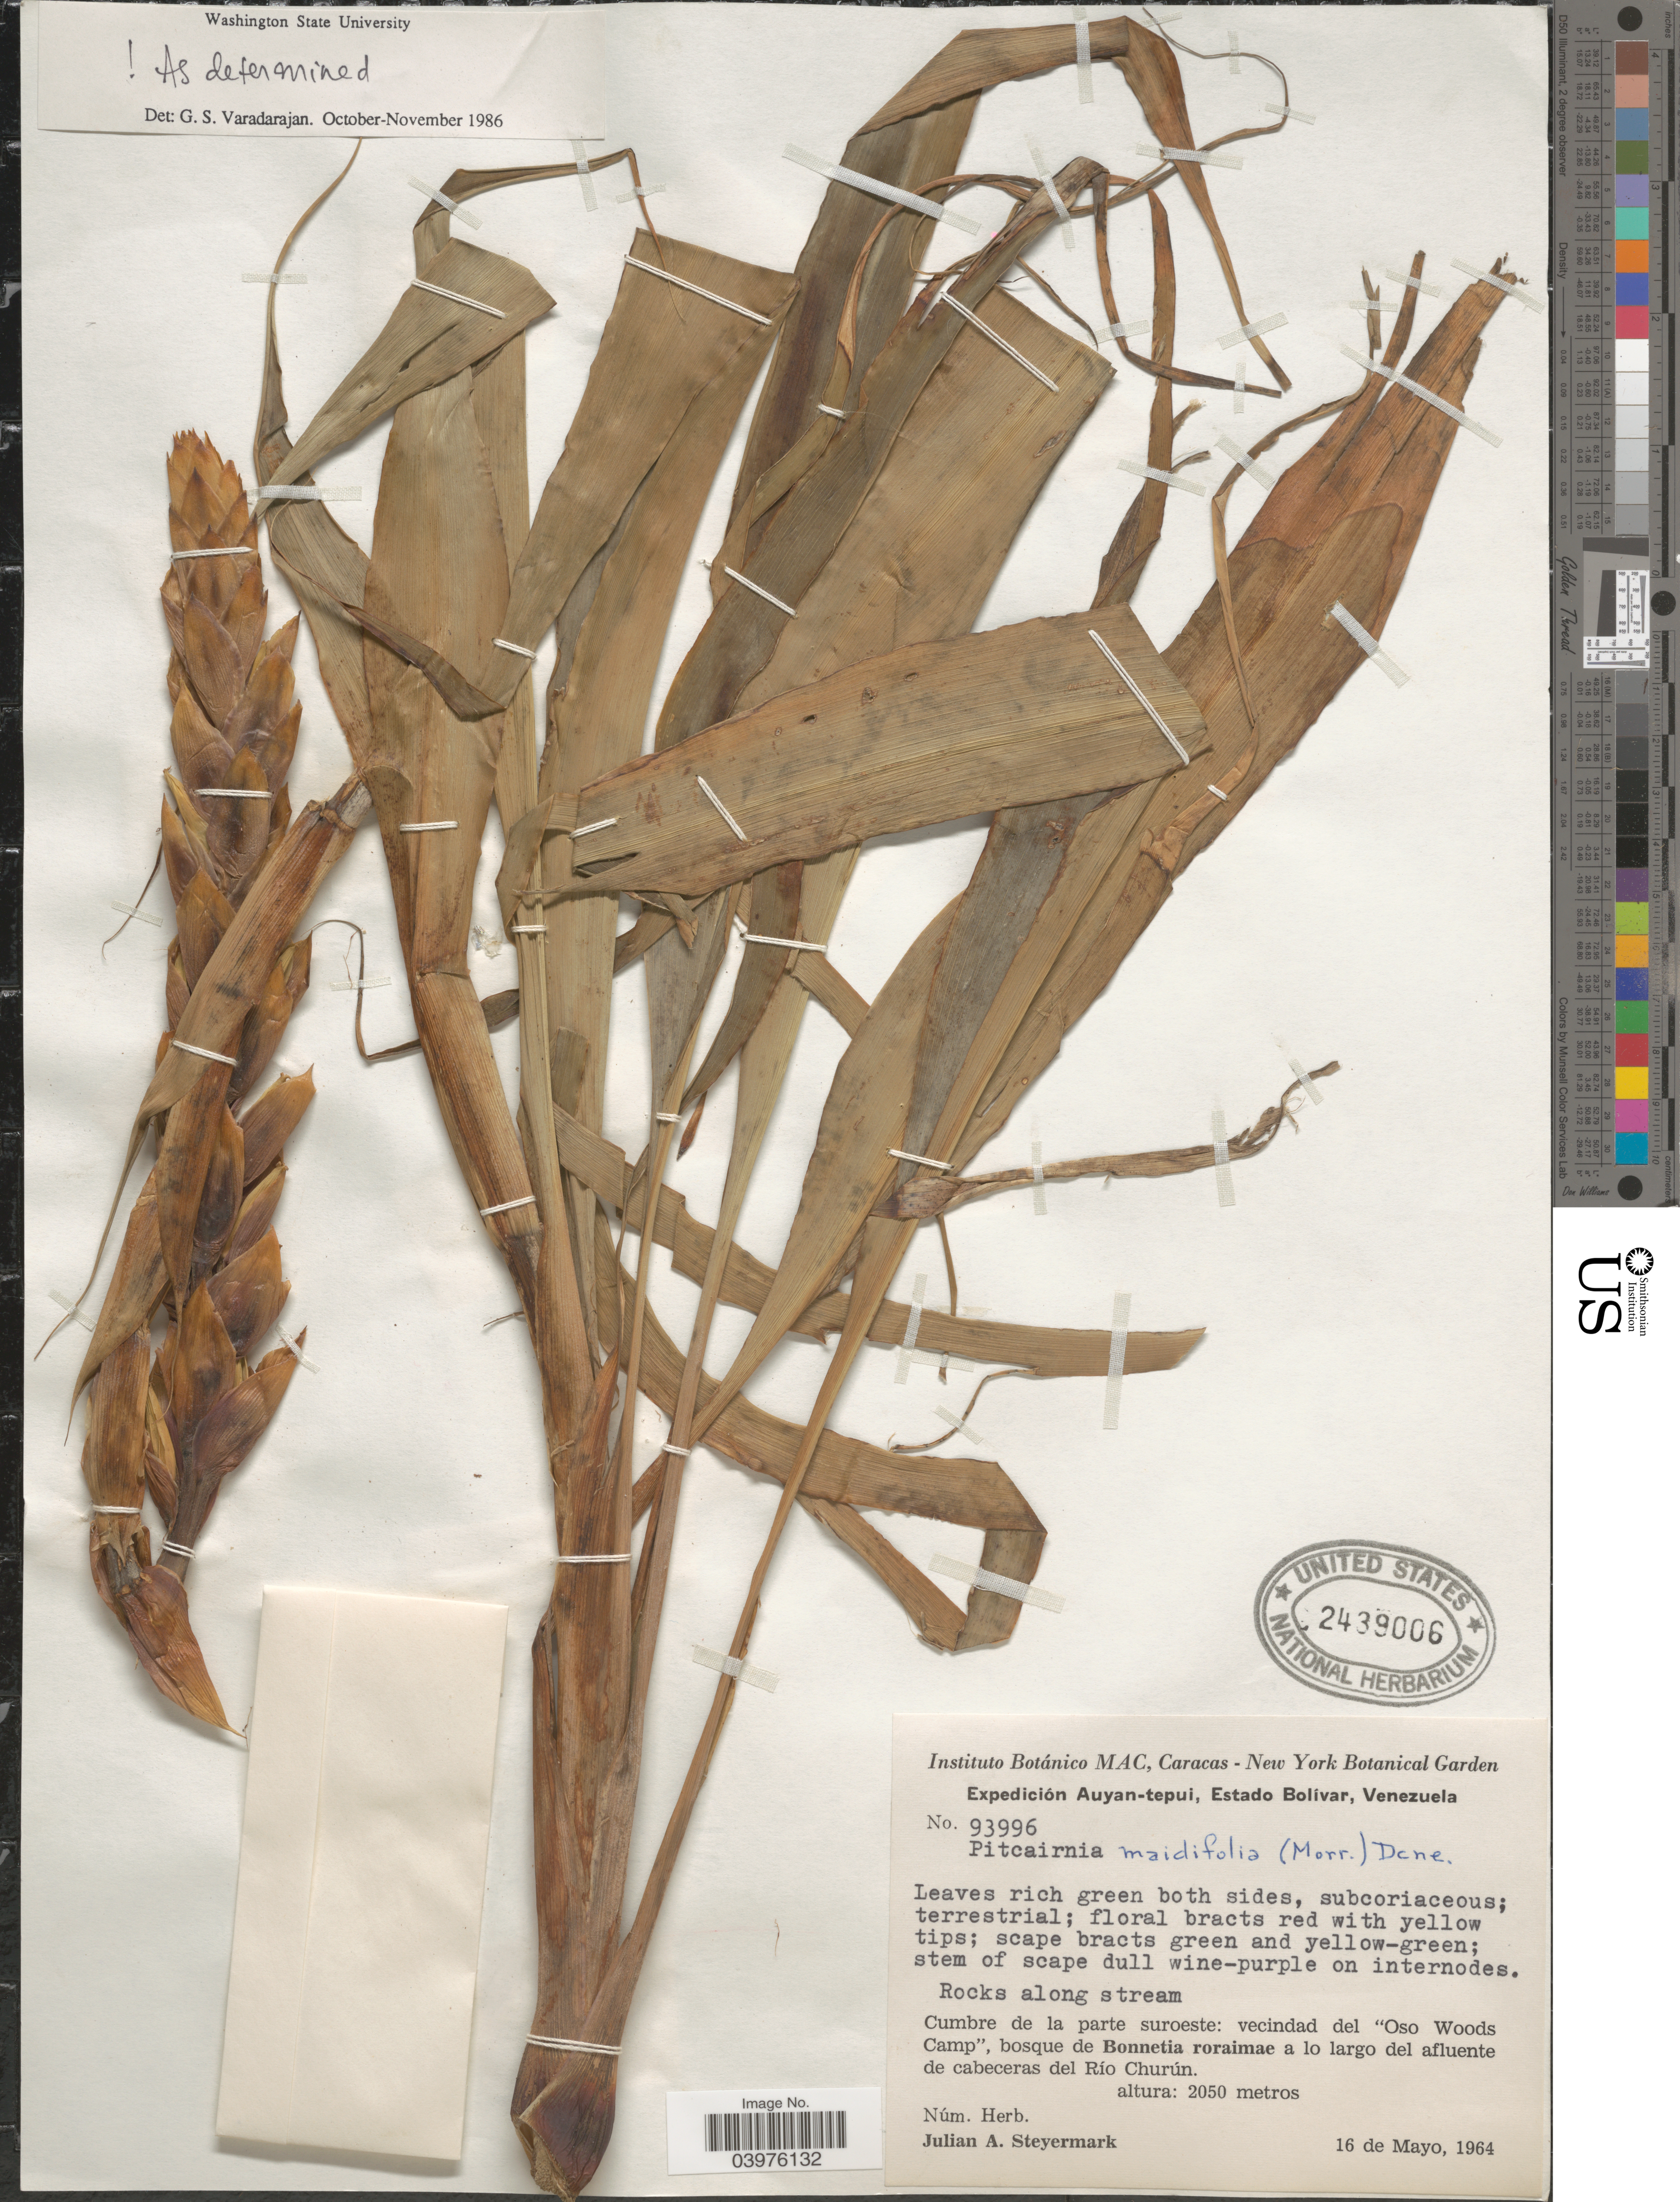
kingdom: Plantae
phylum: Tracheophyta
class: Liliopsida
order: Poales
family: Bromeliaceae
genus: Pitcairnia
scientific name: Pitcairnia maidifolia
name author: (C. Morren) Decne. ex Planch.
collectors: J. Steyermark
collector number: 93996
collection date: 1964-05-16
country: Venezuela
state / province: Bolivar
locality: Auyan-tepui [unsure placement] Rocks along stream. Cumbre de la parte suroeste: vecindad del 'Oso Woods Camp', bosque de Bonnetia roraimae a lo largo del afluente de cabeceras del Río Churún.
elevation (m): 2050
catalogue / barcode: US 2439006